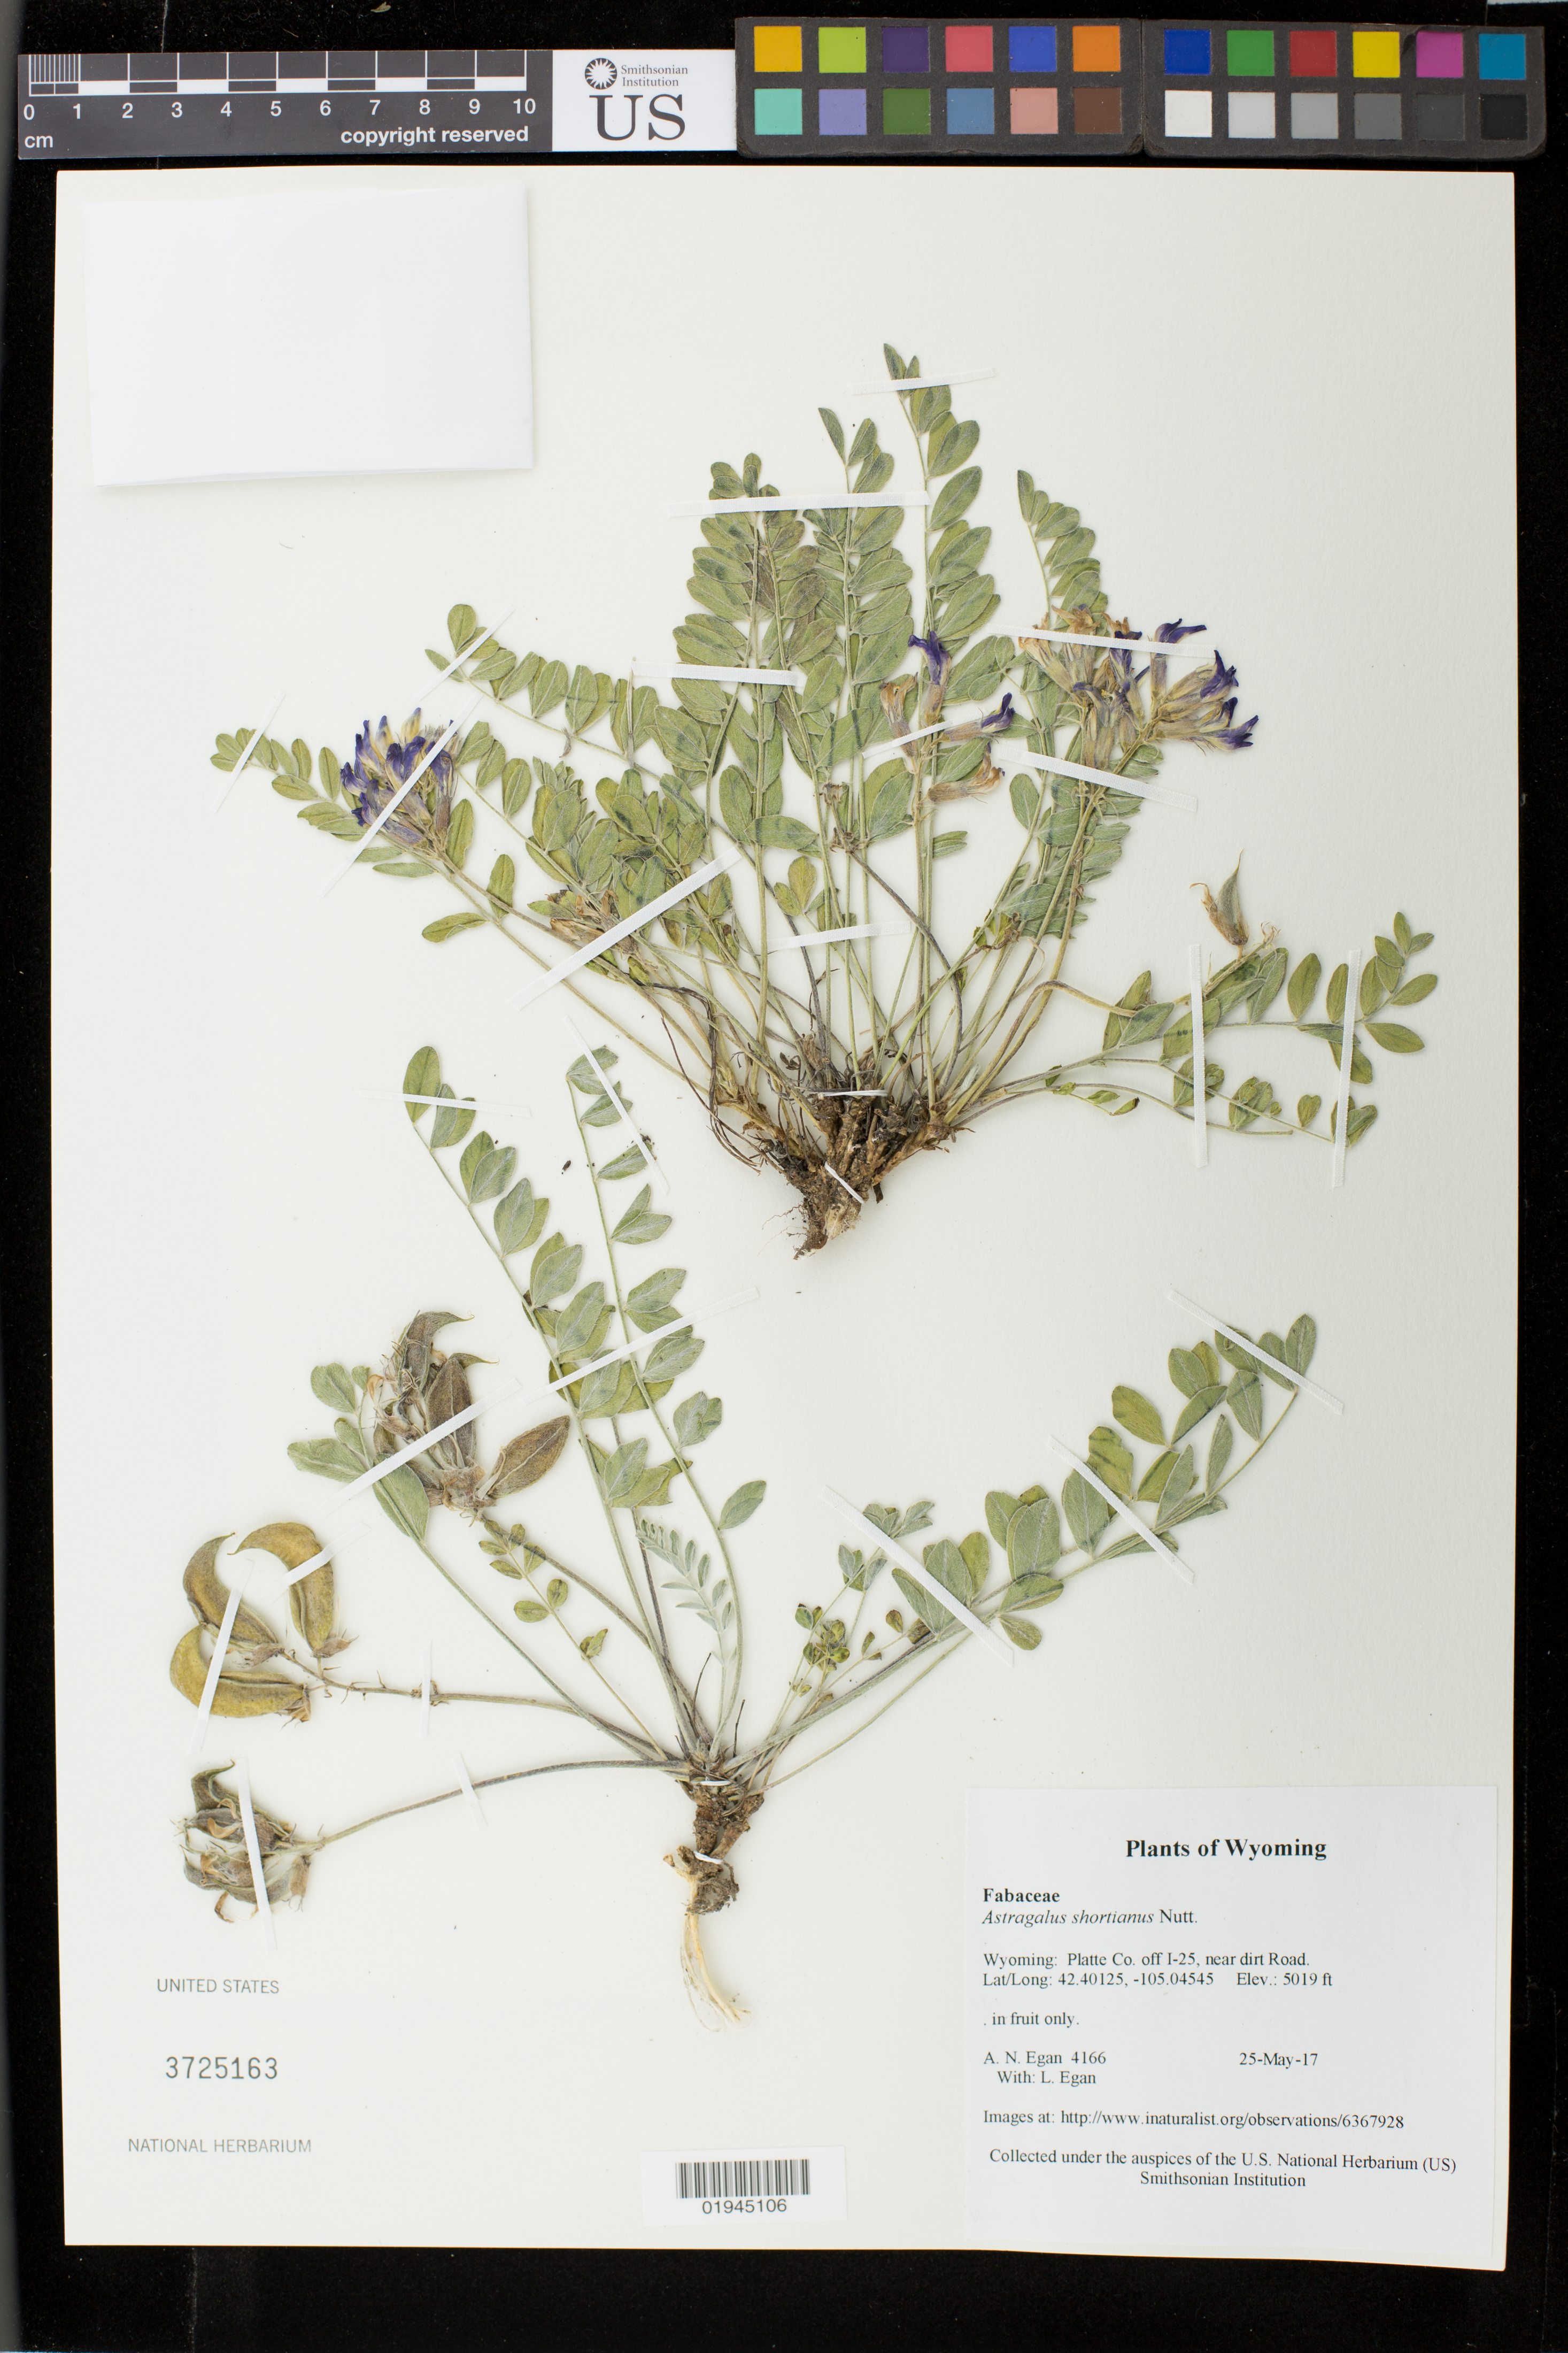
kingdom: Plantae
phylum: Tracheophyta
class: Magnoliopsida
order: Fabales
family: Fabaceae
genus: Astragalus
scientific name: Astragalus shortianus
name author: Nutt.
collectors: A. N. Egan & L. Egan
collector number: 4166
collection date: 2017-05-25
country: United States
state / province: Wyoming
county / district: Platte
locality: off I-25, near dirt Road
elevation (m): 1530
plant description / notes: http://www.inaturalist.org/observations/6367928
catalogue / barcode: US 3725163